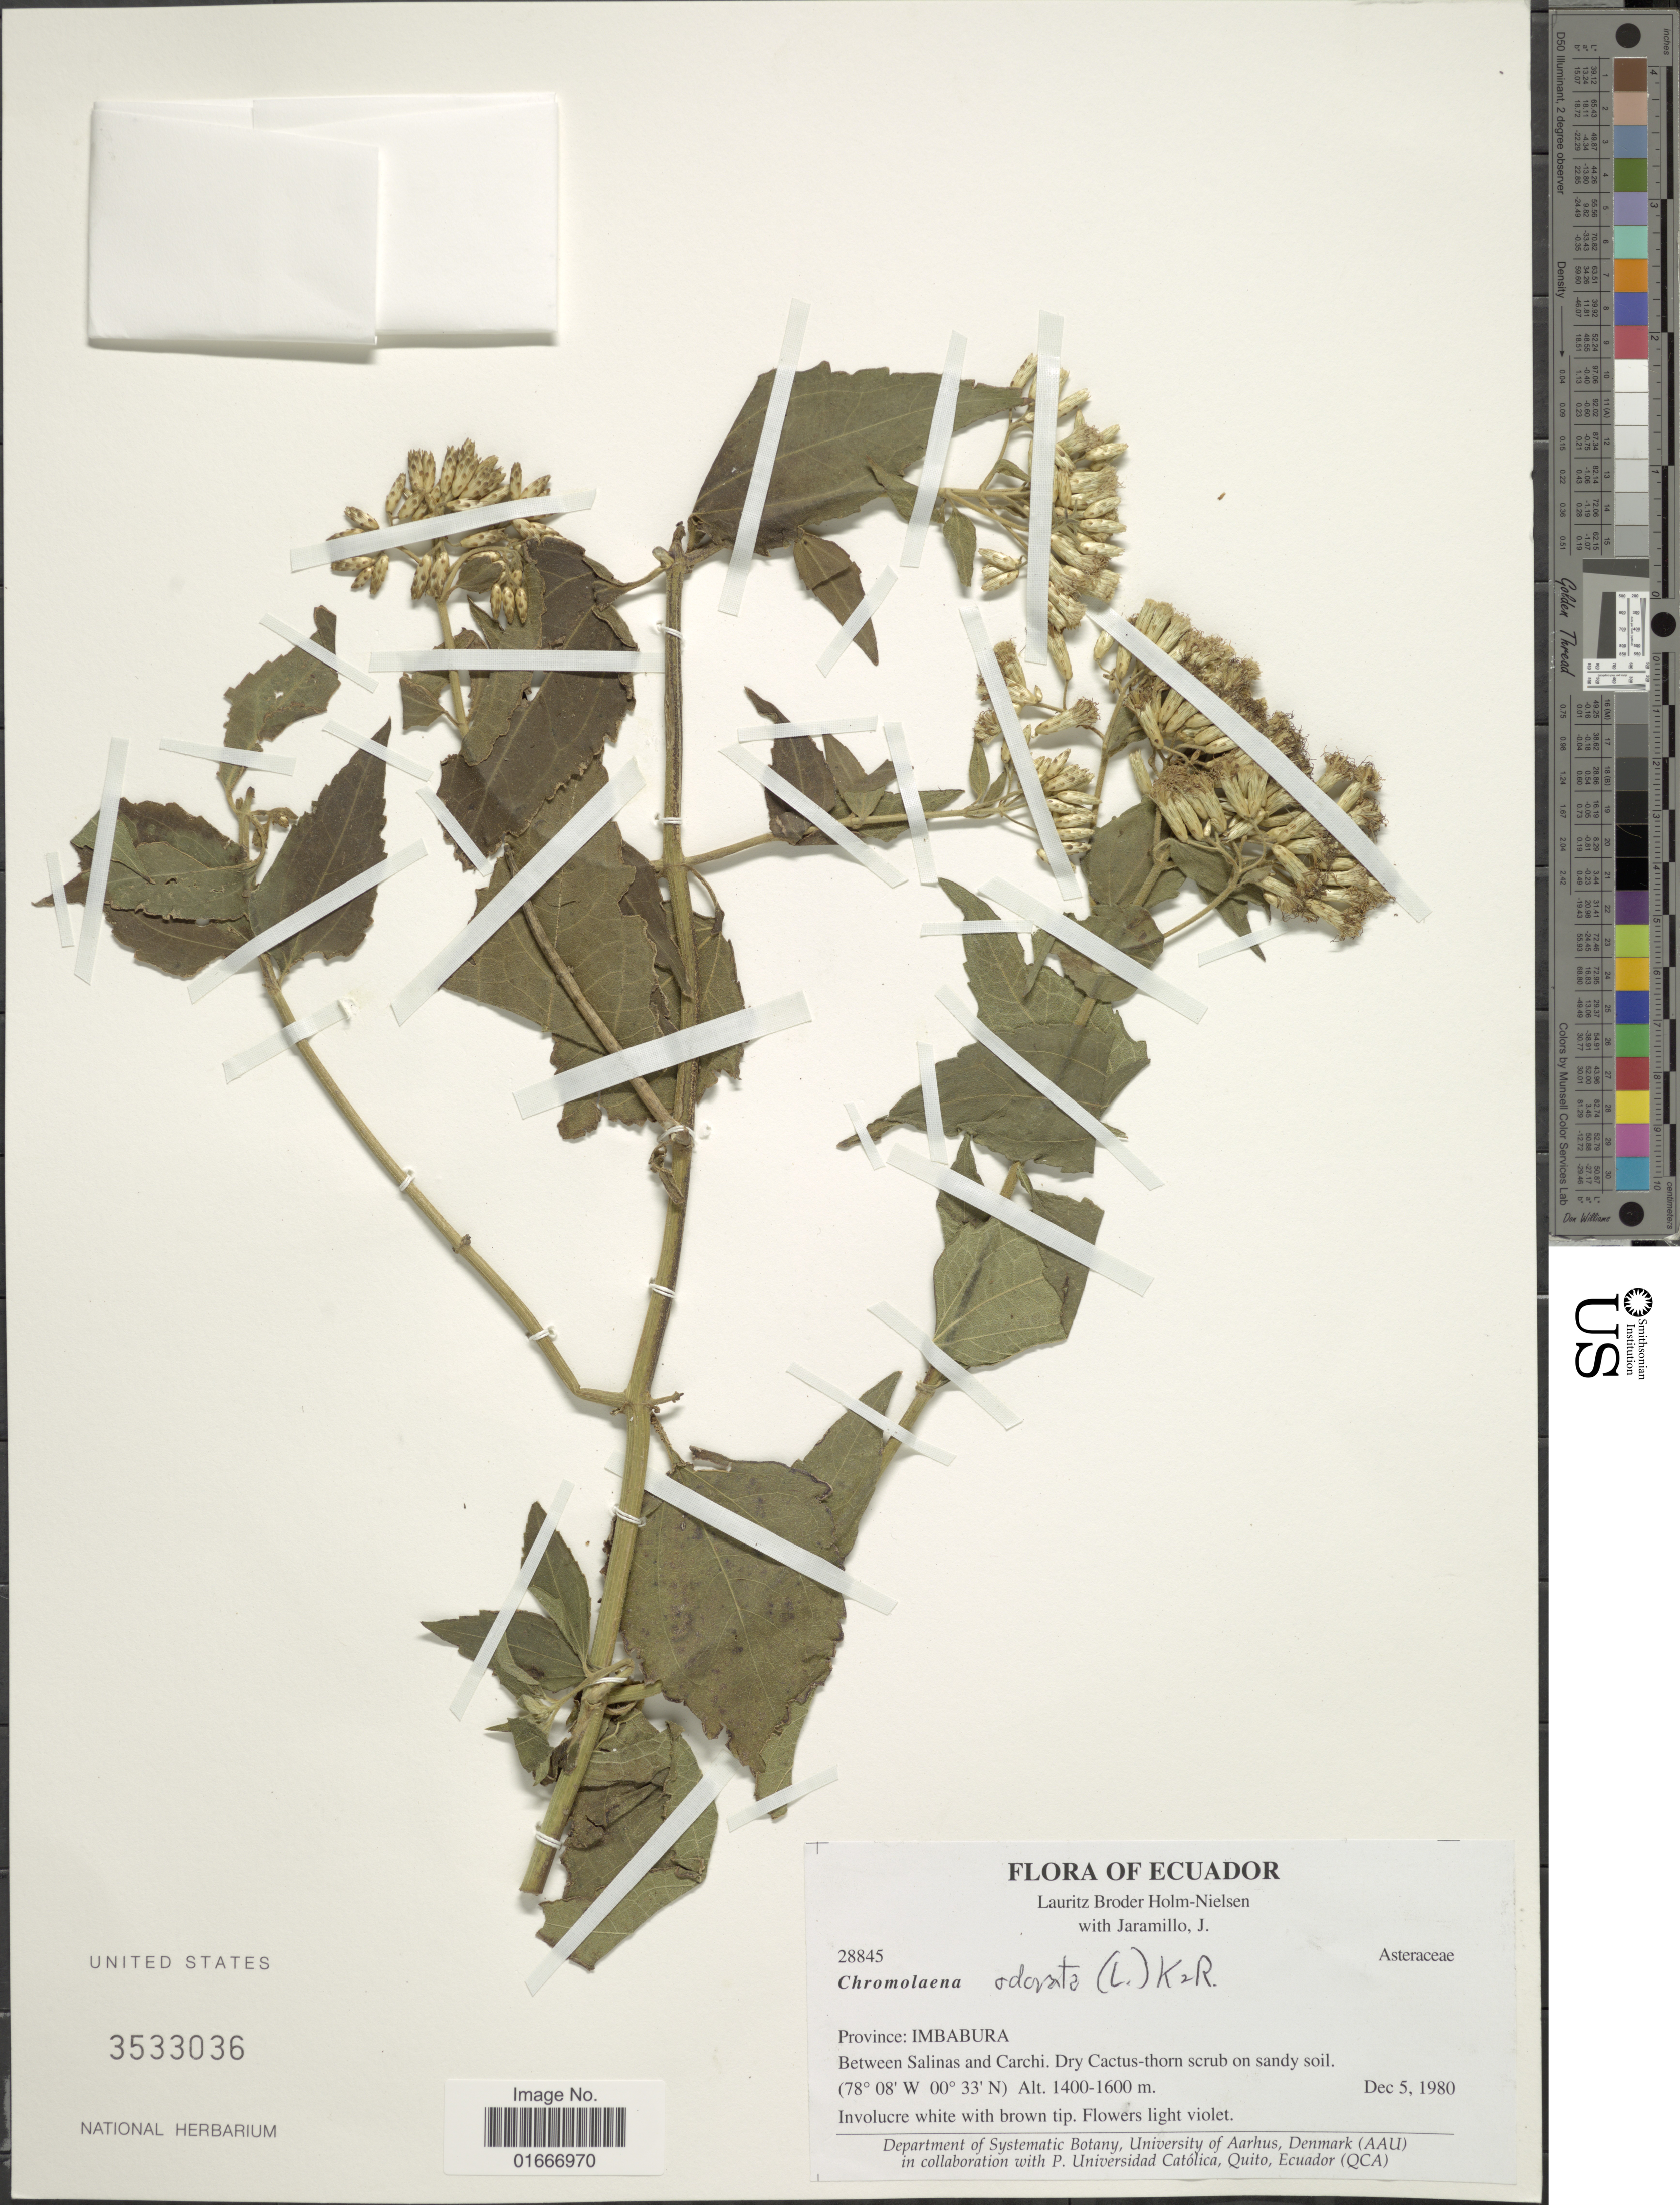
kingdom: Plantae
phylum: Tracheophyta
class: Magnoliopsida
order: Asterales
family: Asteraceae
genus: Chromolaena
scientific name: Chromolaena odorata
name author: (L.) R.M. King & H. Rob.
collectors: L. B. Holm-Nielsen & J. Jaramillo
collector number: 28845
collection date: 1980-12-05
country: Ecuador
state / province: Imbabura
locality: Ecuador. Province: Imbabura. Between Salinas and Carchi.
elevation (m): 1400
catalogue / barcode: US 3533036